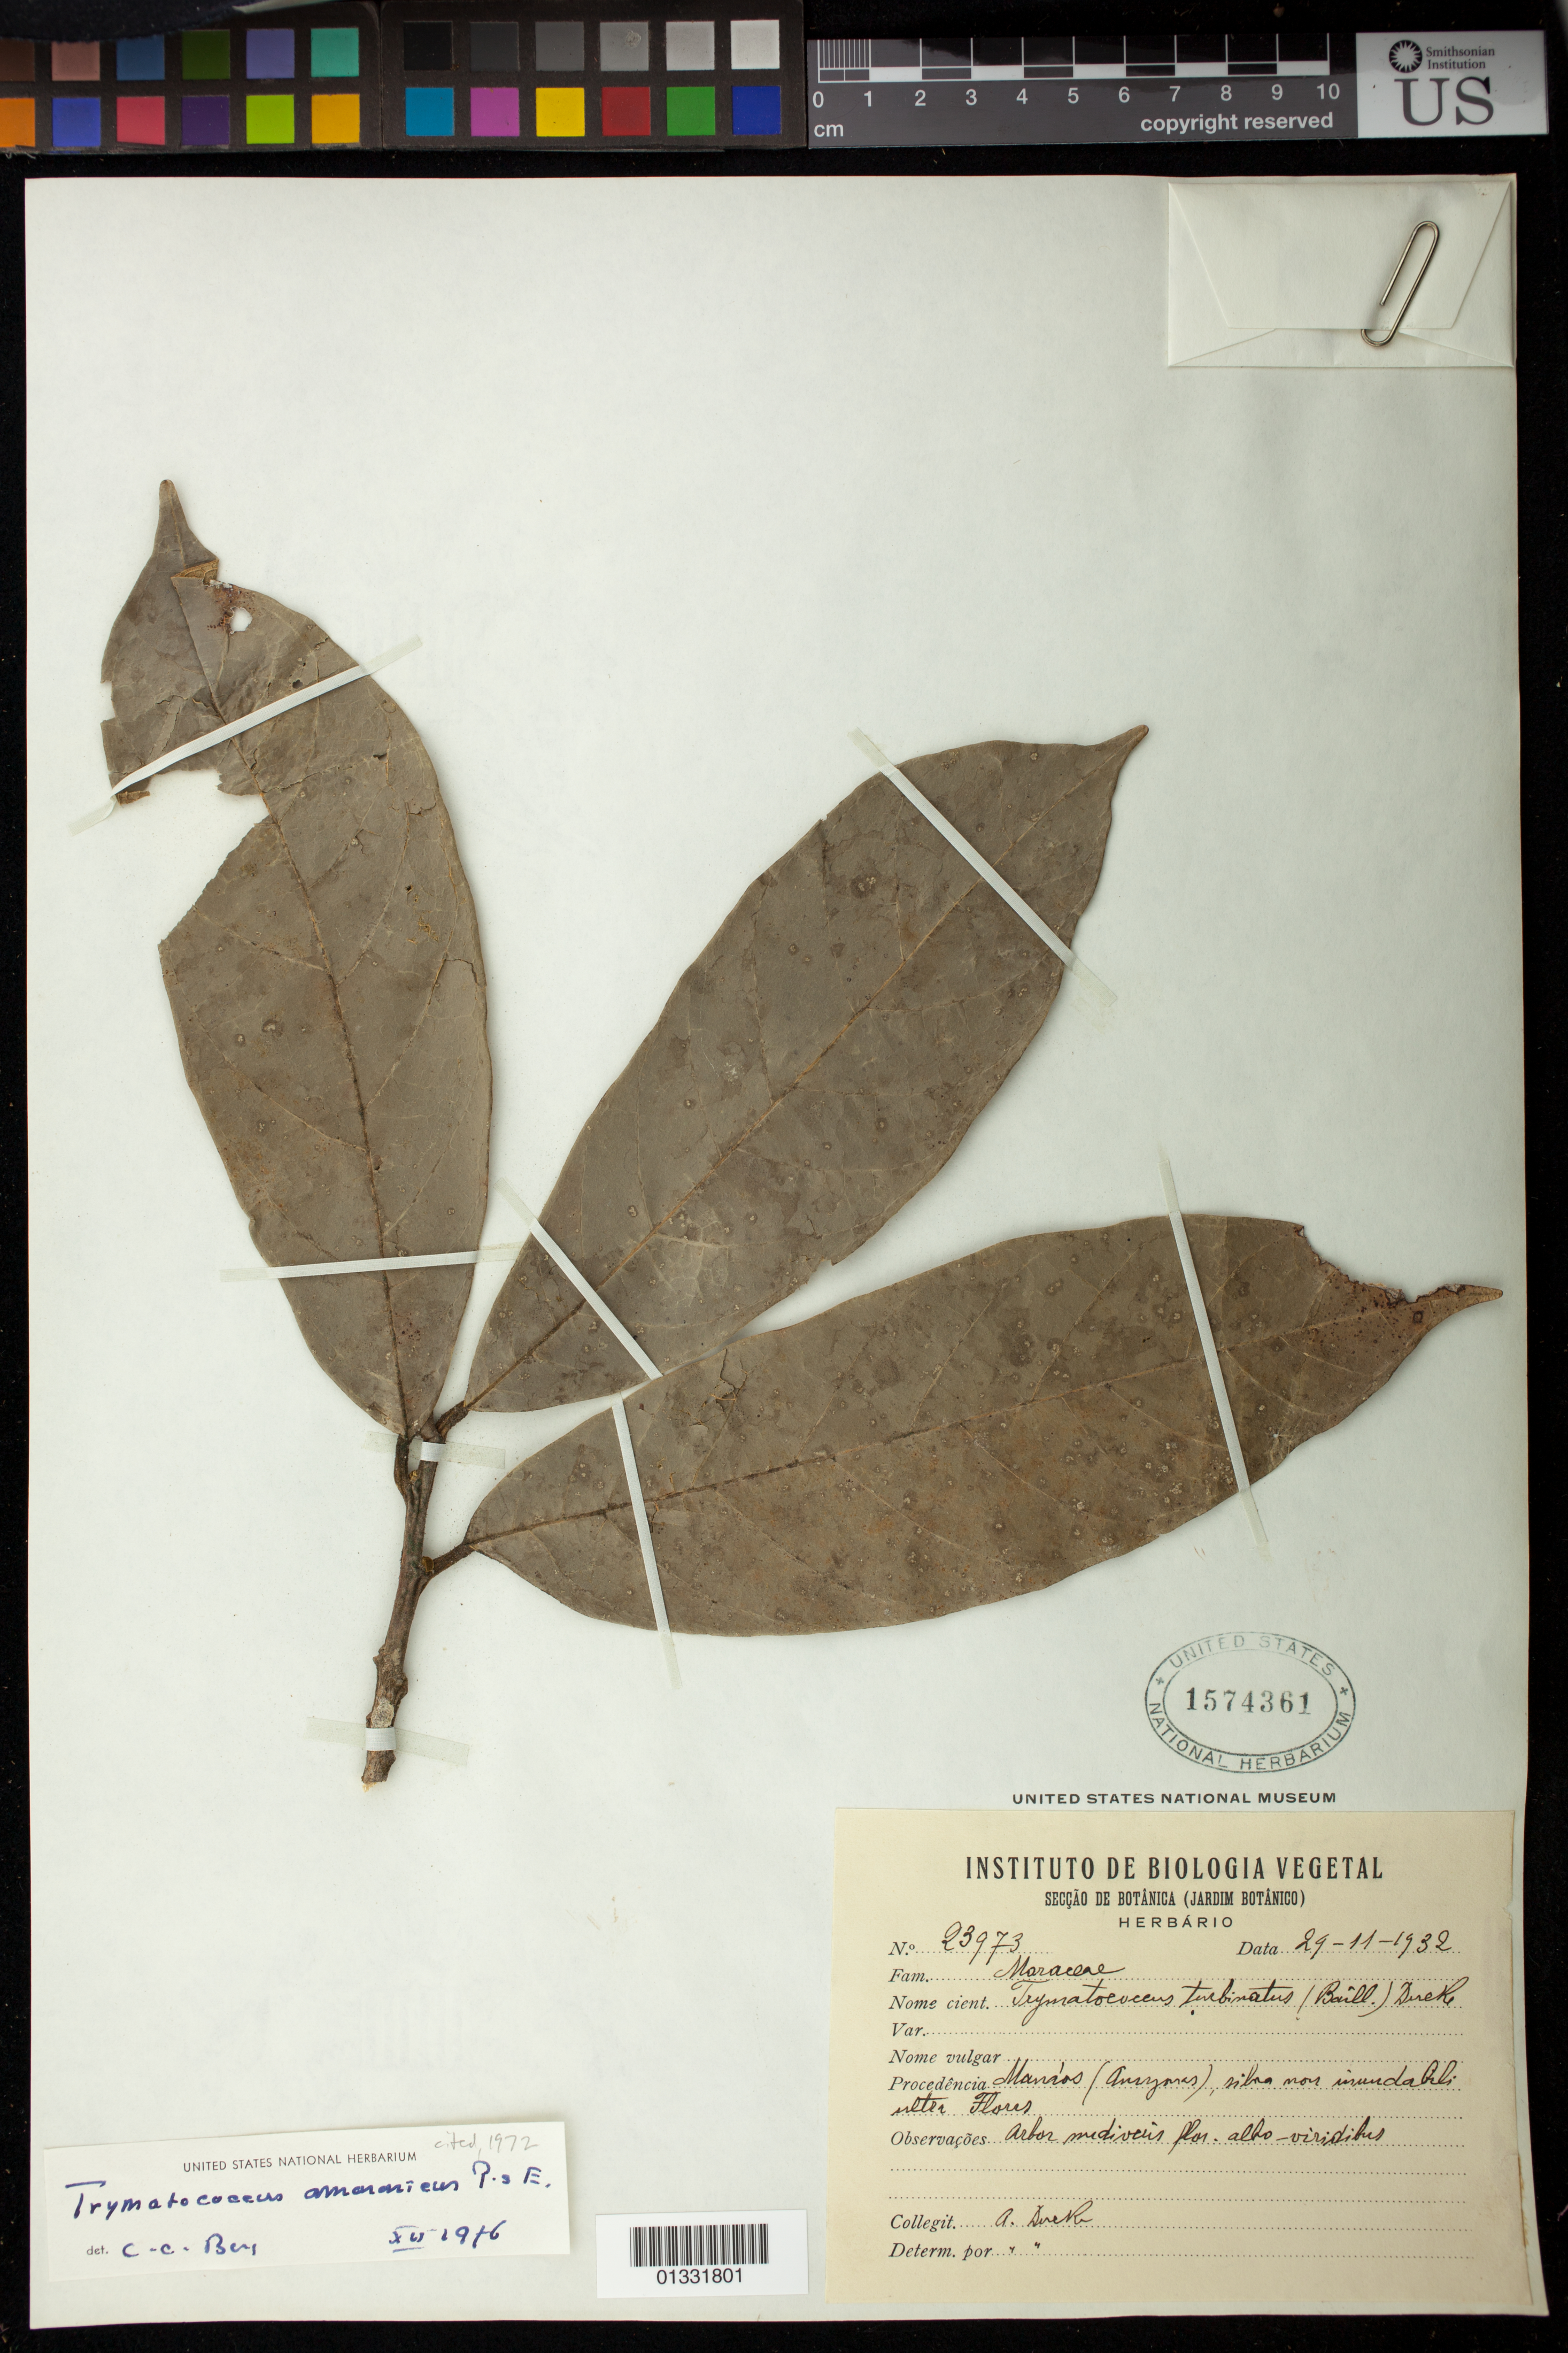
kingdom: Plantae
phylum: Tracheophyta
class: Magnoliopsida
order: Rosales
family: Moraceae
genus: Brosimum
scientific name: Brosimum amazonicum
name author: (Poepp. & Endl.) E. M. Gardner & Zerega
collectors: A. Ducke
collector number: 23973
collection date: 1932-11-21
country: Brazil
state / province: Amazonas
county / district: Manaus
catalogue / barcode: US 1574361